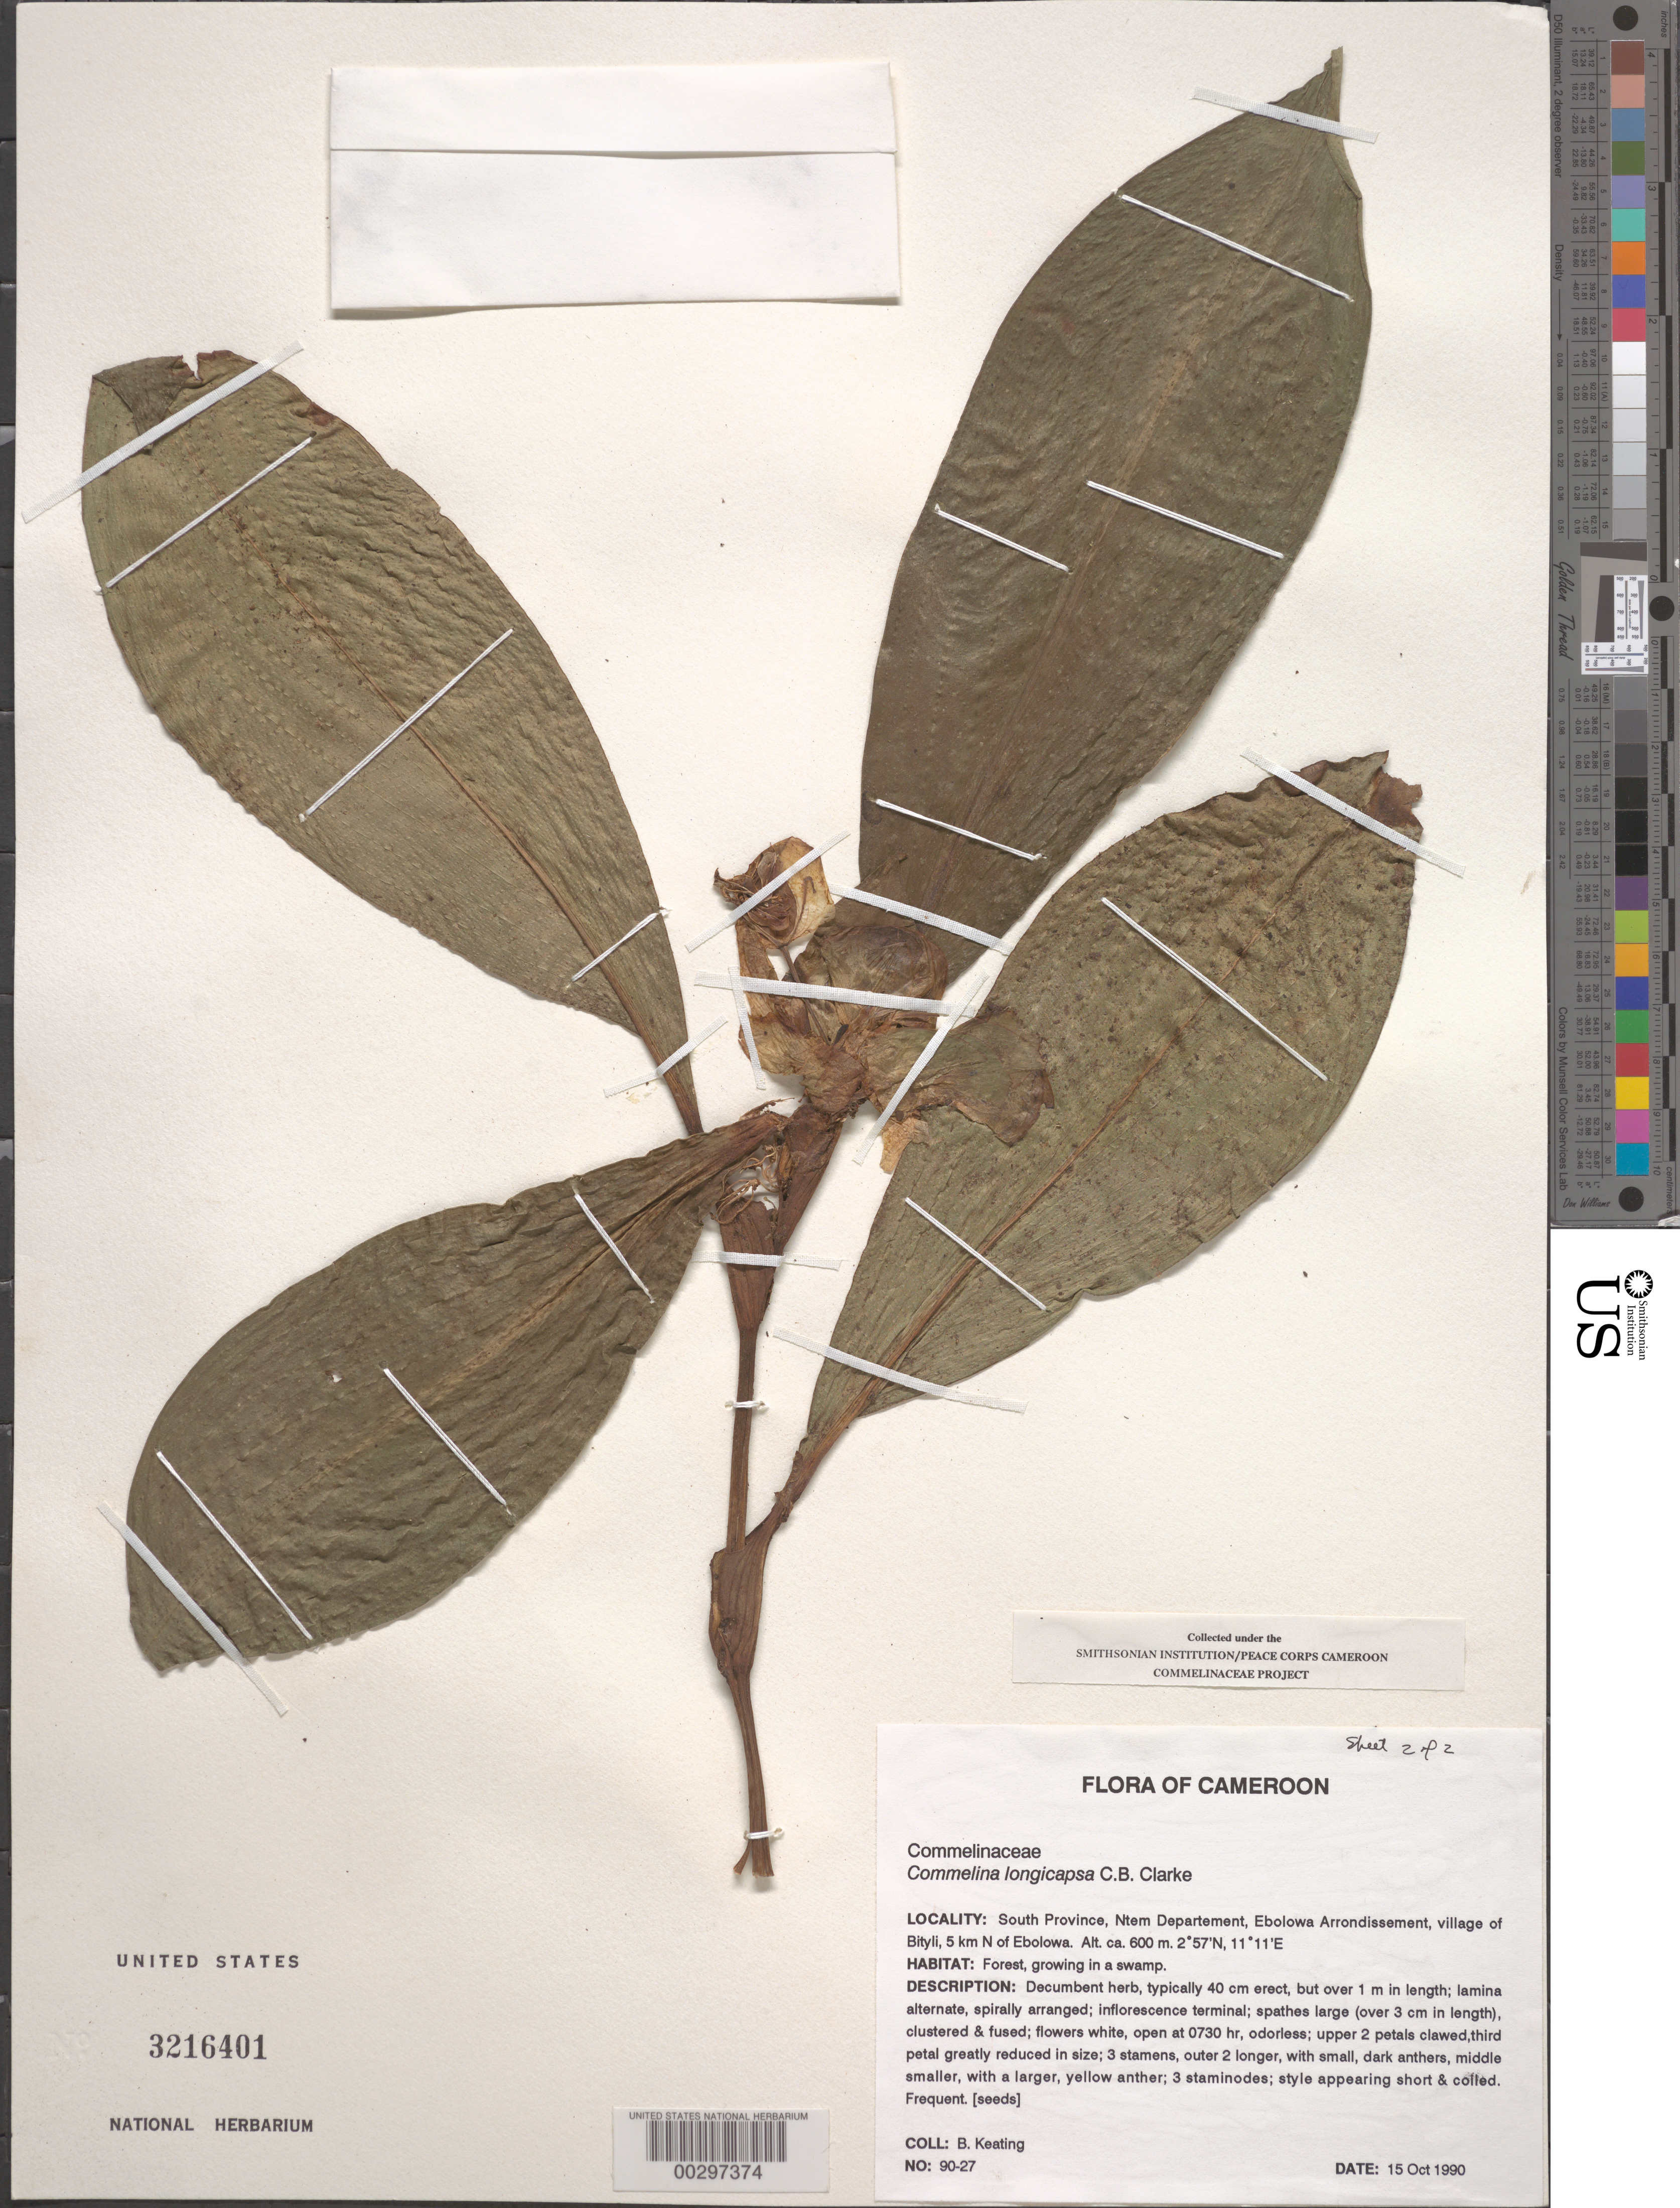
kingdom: Plantae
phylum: Tracheophyta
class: Liliopsida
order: Commelinales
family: Commelinaceae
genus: Commelina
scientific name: Commelina longicapsa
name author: C.B. Clarke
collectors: B. Keating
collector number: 90-27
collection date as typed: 15 Oct 1990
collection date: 1990-10-15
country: Cameroon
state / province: Sud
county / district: Ntem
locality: Ntem, ebolowa arrondissement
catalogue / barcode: US 3216401